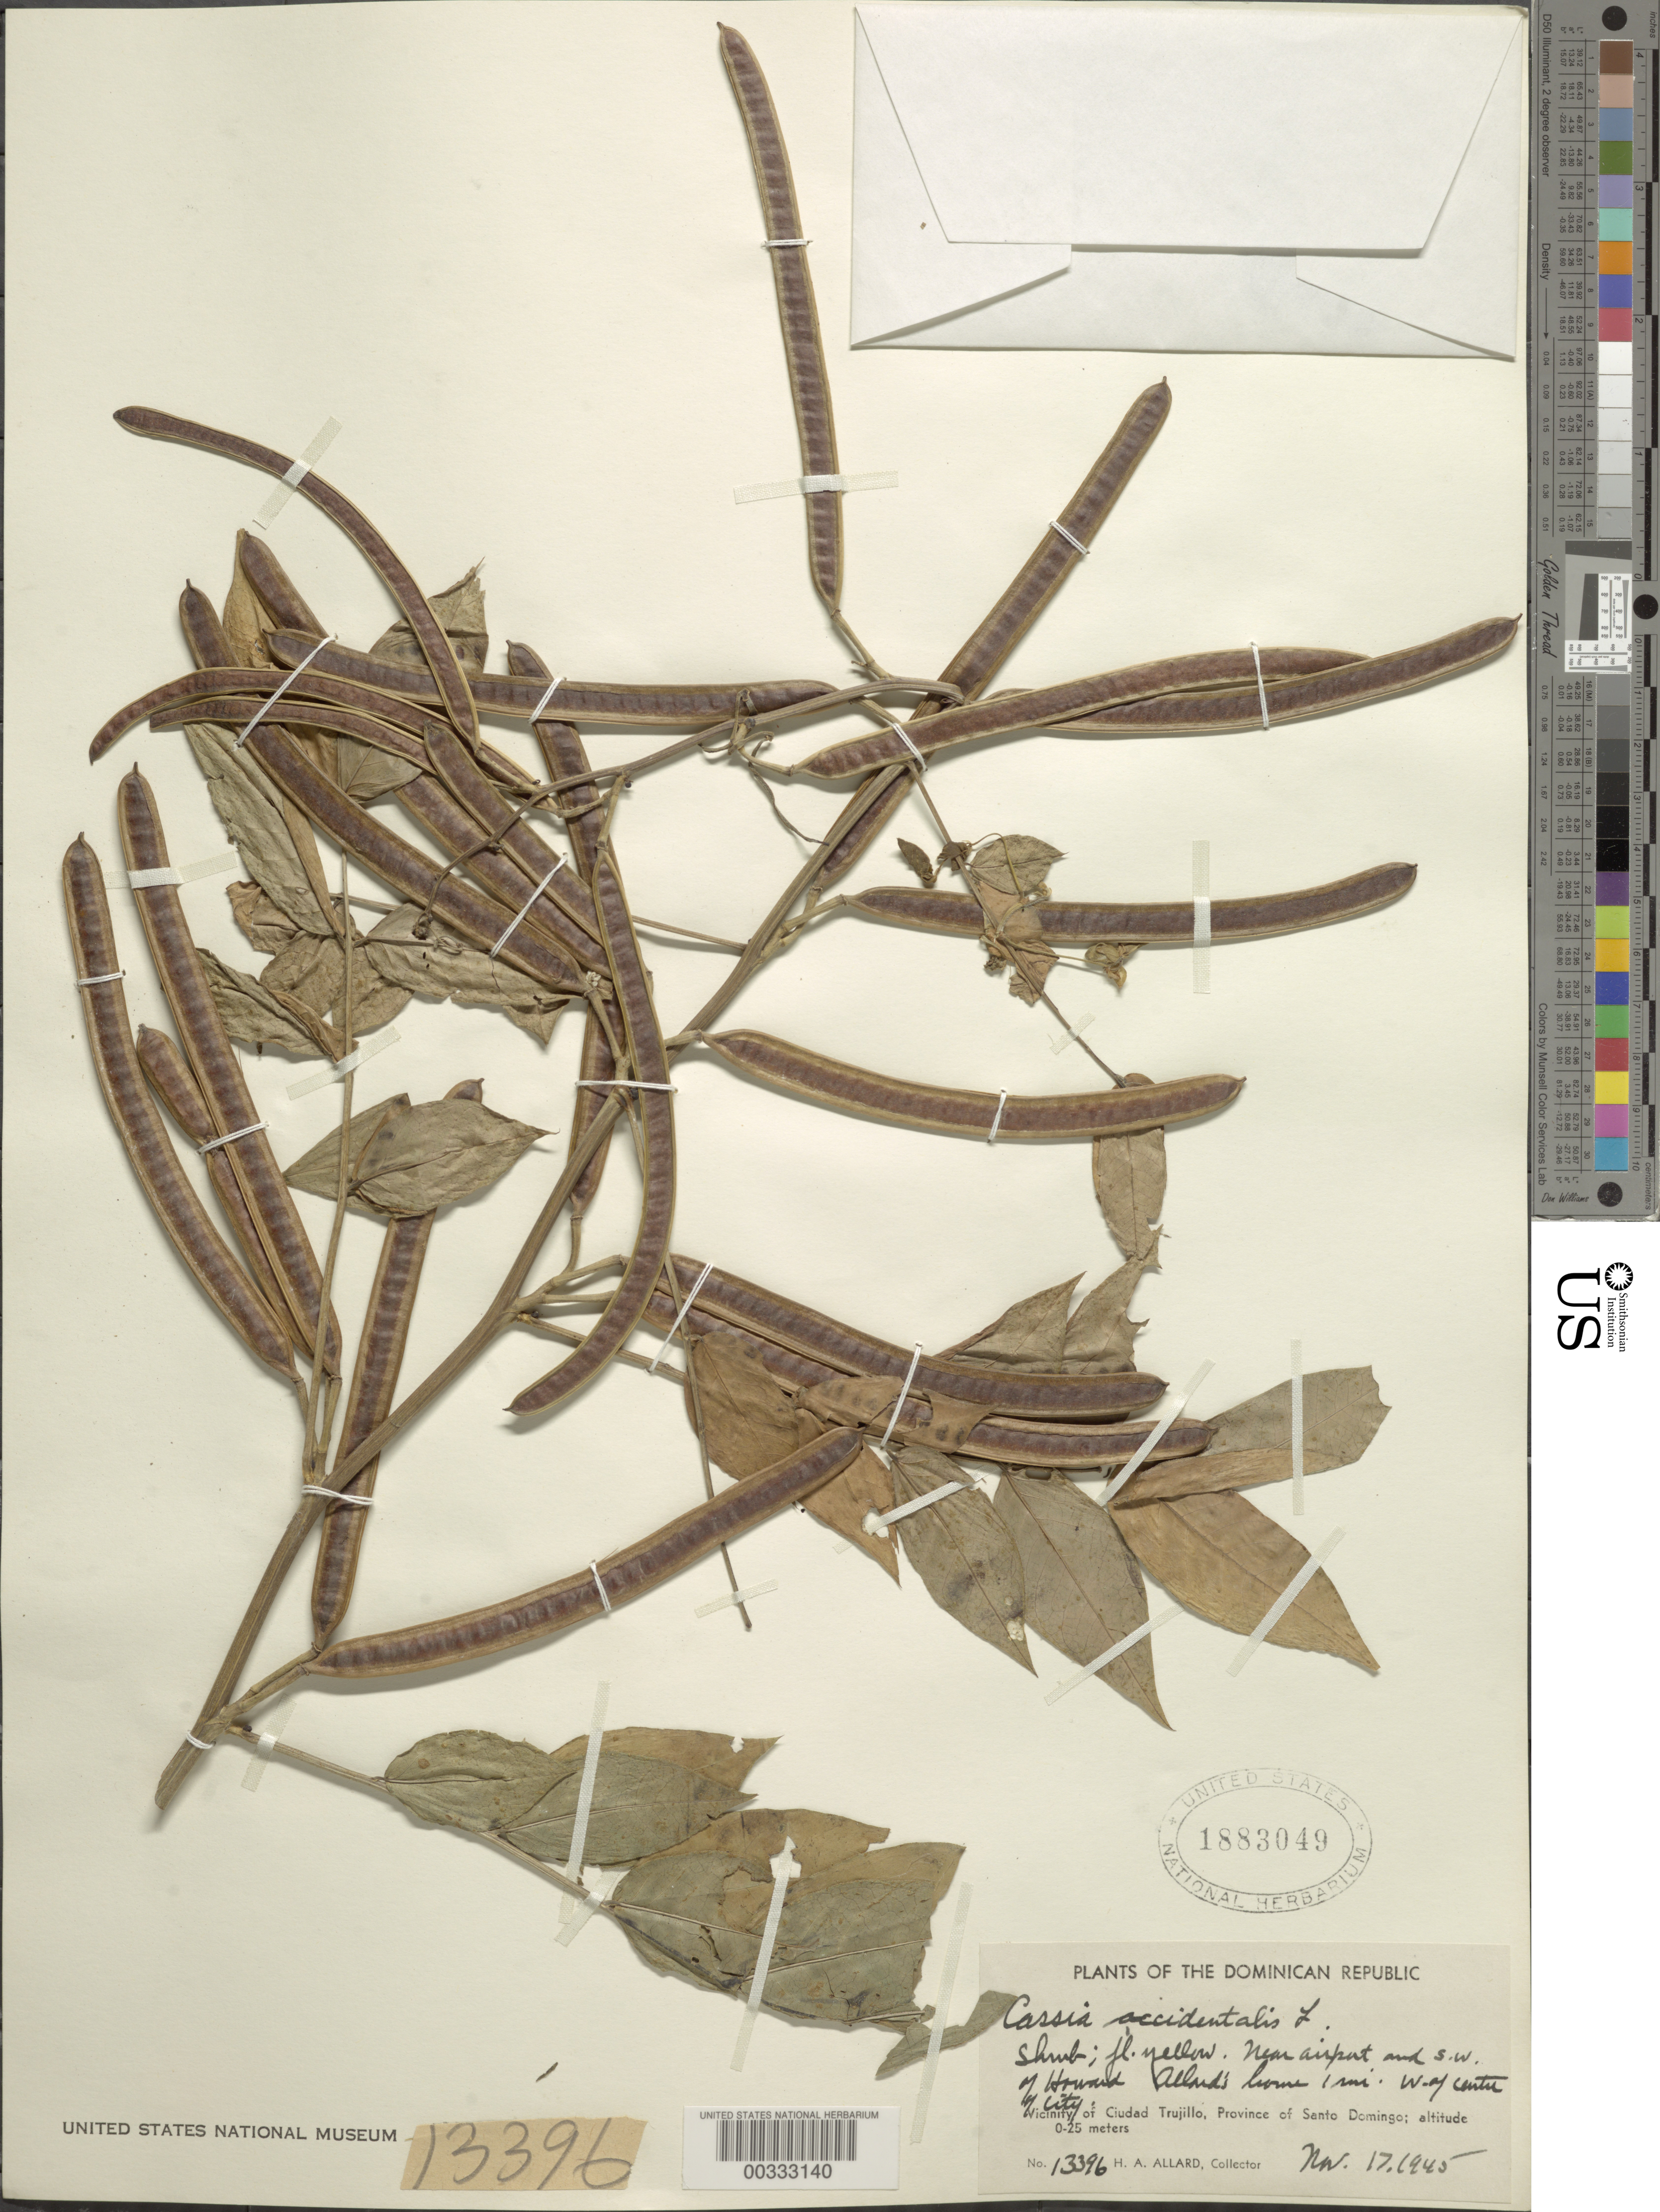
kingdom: Plantae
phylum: Tracheophyta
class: Magnoliopsida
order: Fabales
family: Fabaceae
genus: Senna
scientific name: Senna occidentalis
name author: (L.) Link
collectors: H. A. Allard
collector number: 13396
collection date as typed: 17 Nov 1945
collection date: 1945-11-17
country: Dominican Republic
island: Hispaniola Island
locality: Near airport and sw of h. allard's home, 1 mi w of center of city; vicinity of santo domingo city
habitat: near airport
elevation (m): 0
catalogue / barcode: US 1883049